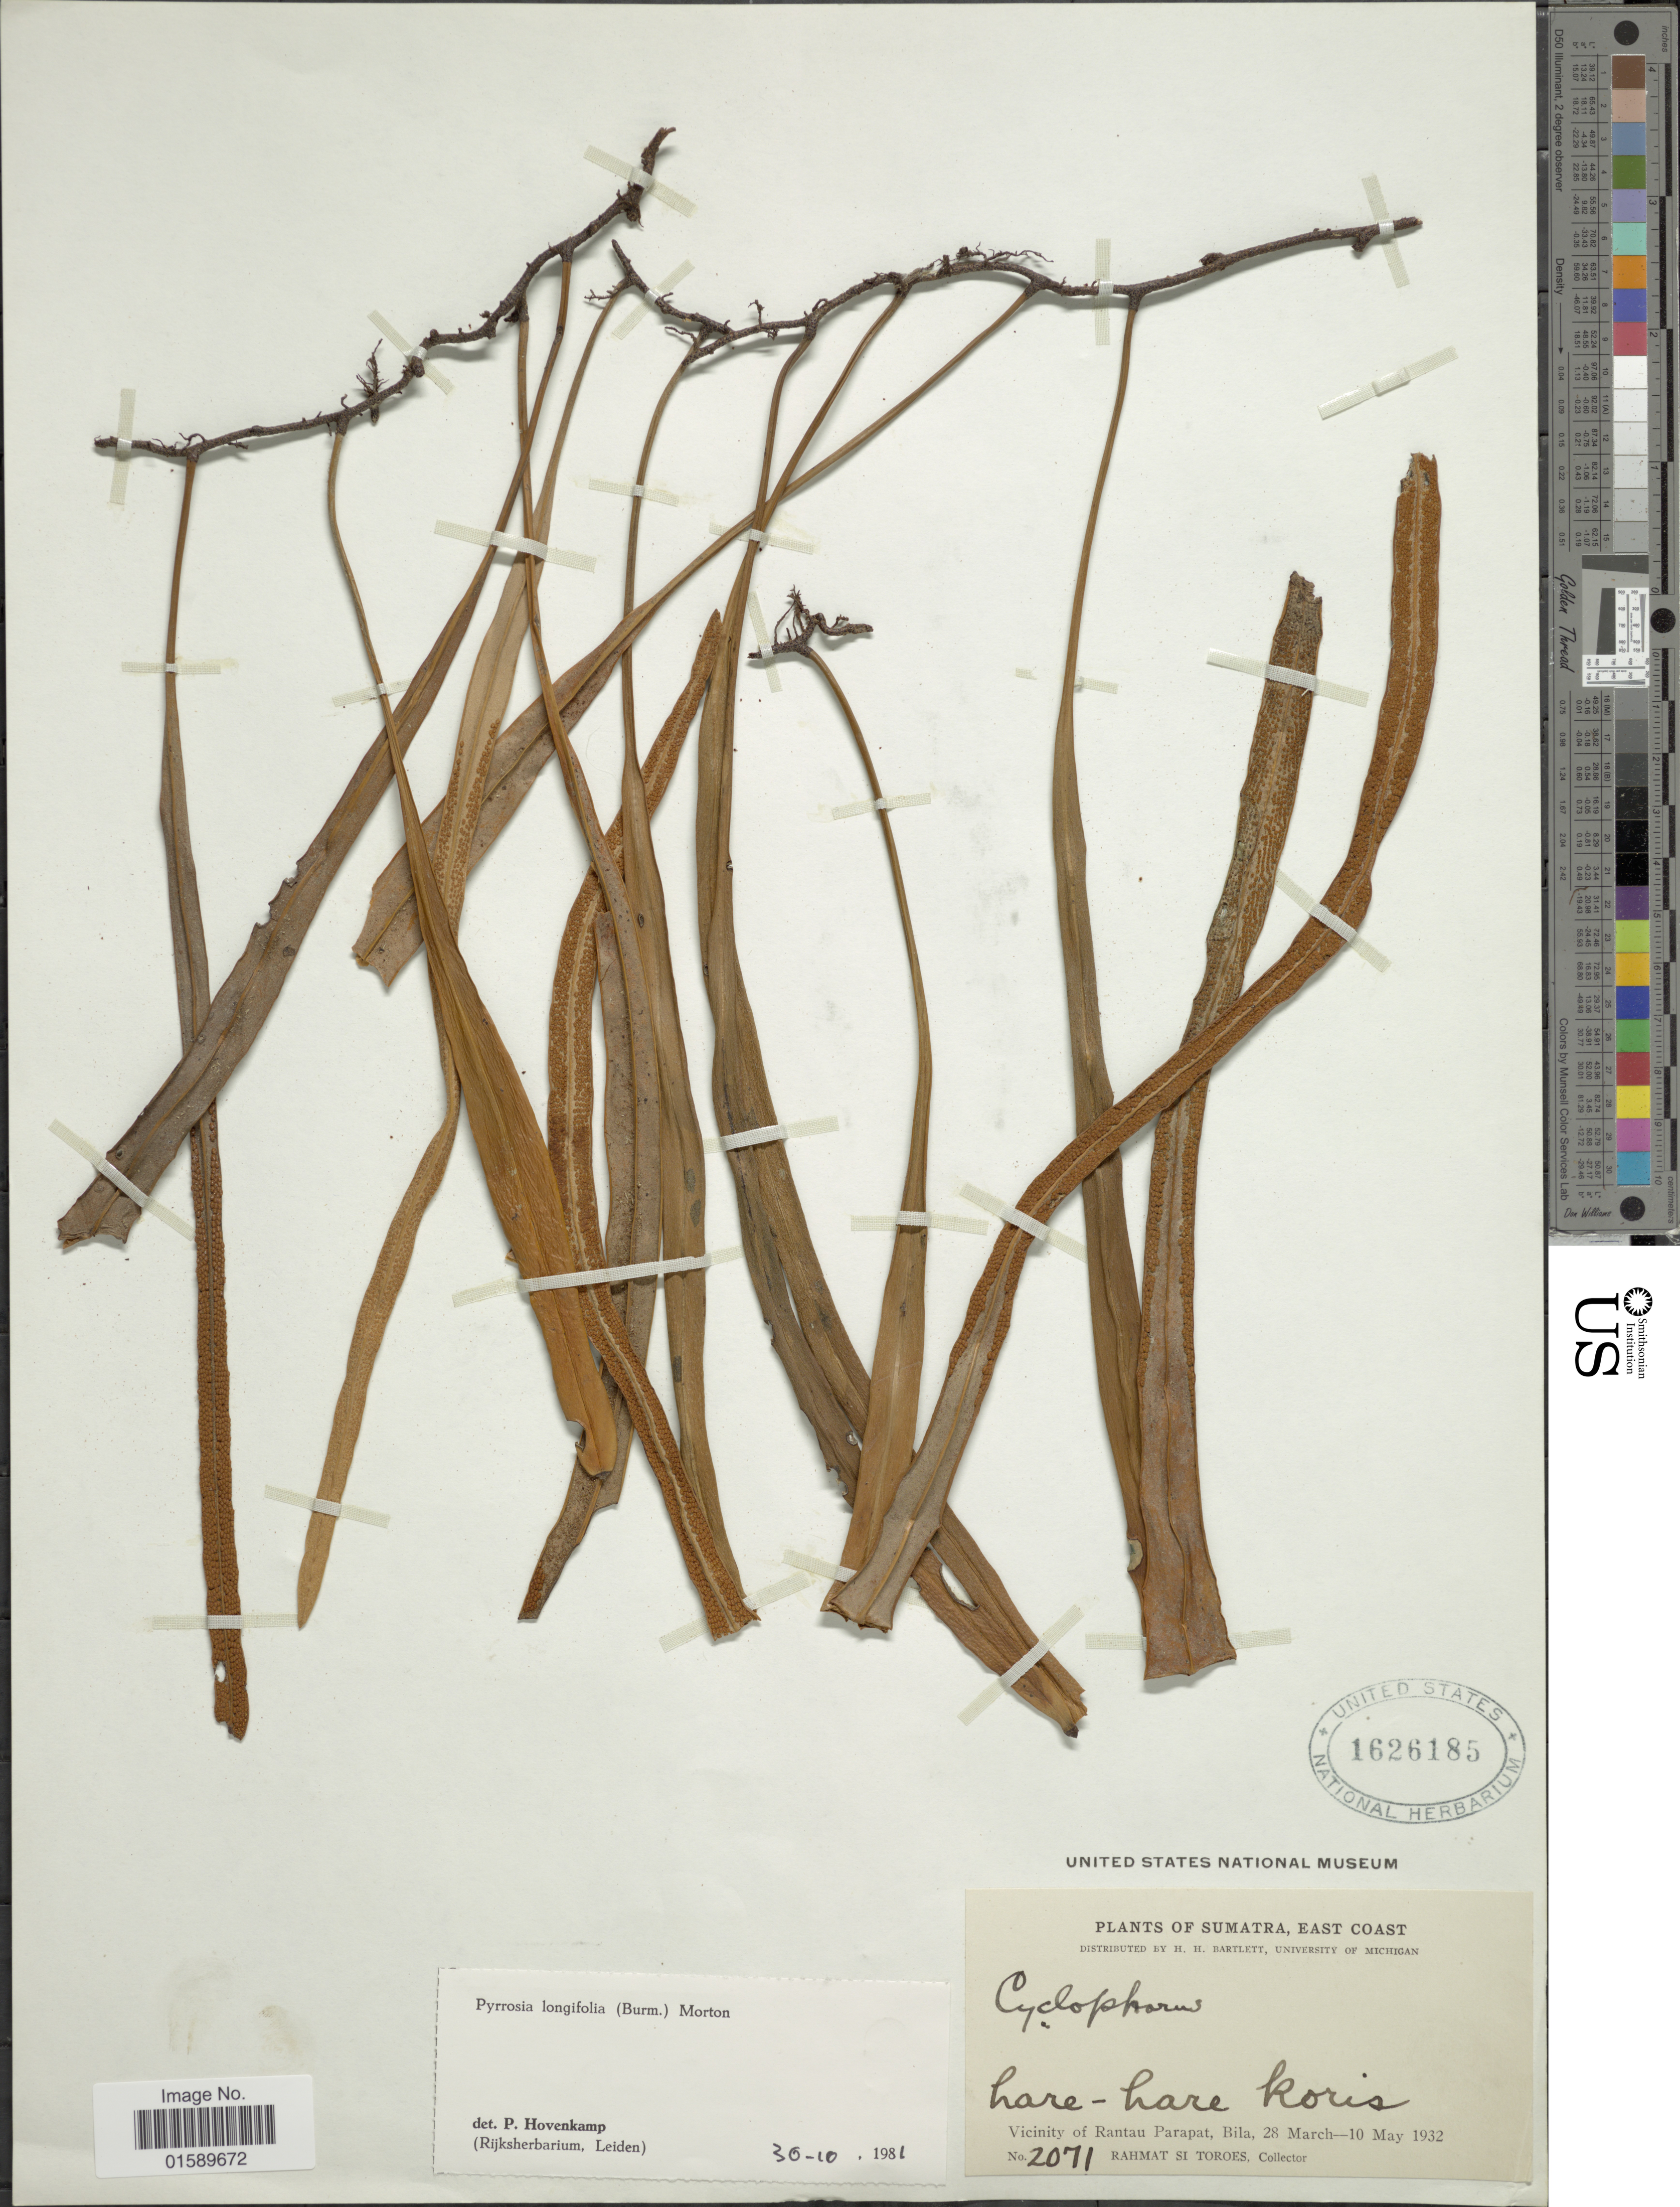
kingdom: Plantae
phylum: Tracheophyta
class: Polypodiopsida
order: Polypodiales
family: Polypodiaceae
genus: Pyrrosia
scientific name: Pyrrosia longifolia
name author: (Burm. f.) C.V. Morton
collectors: Rahmat Si Boeea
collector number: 2071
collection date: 1932-03-28/1932-05-10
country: Indonesia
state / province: Sumatra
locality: Sumatra, East Coast, Vicinity of Rantau Parapat, Bila.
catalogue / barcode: US 1626185